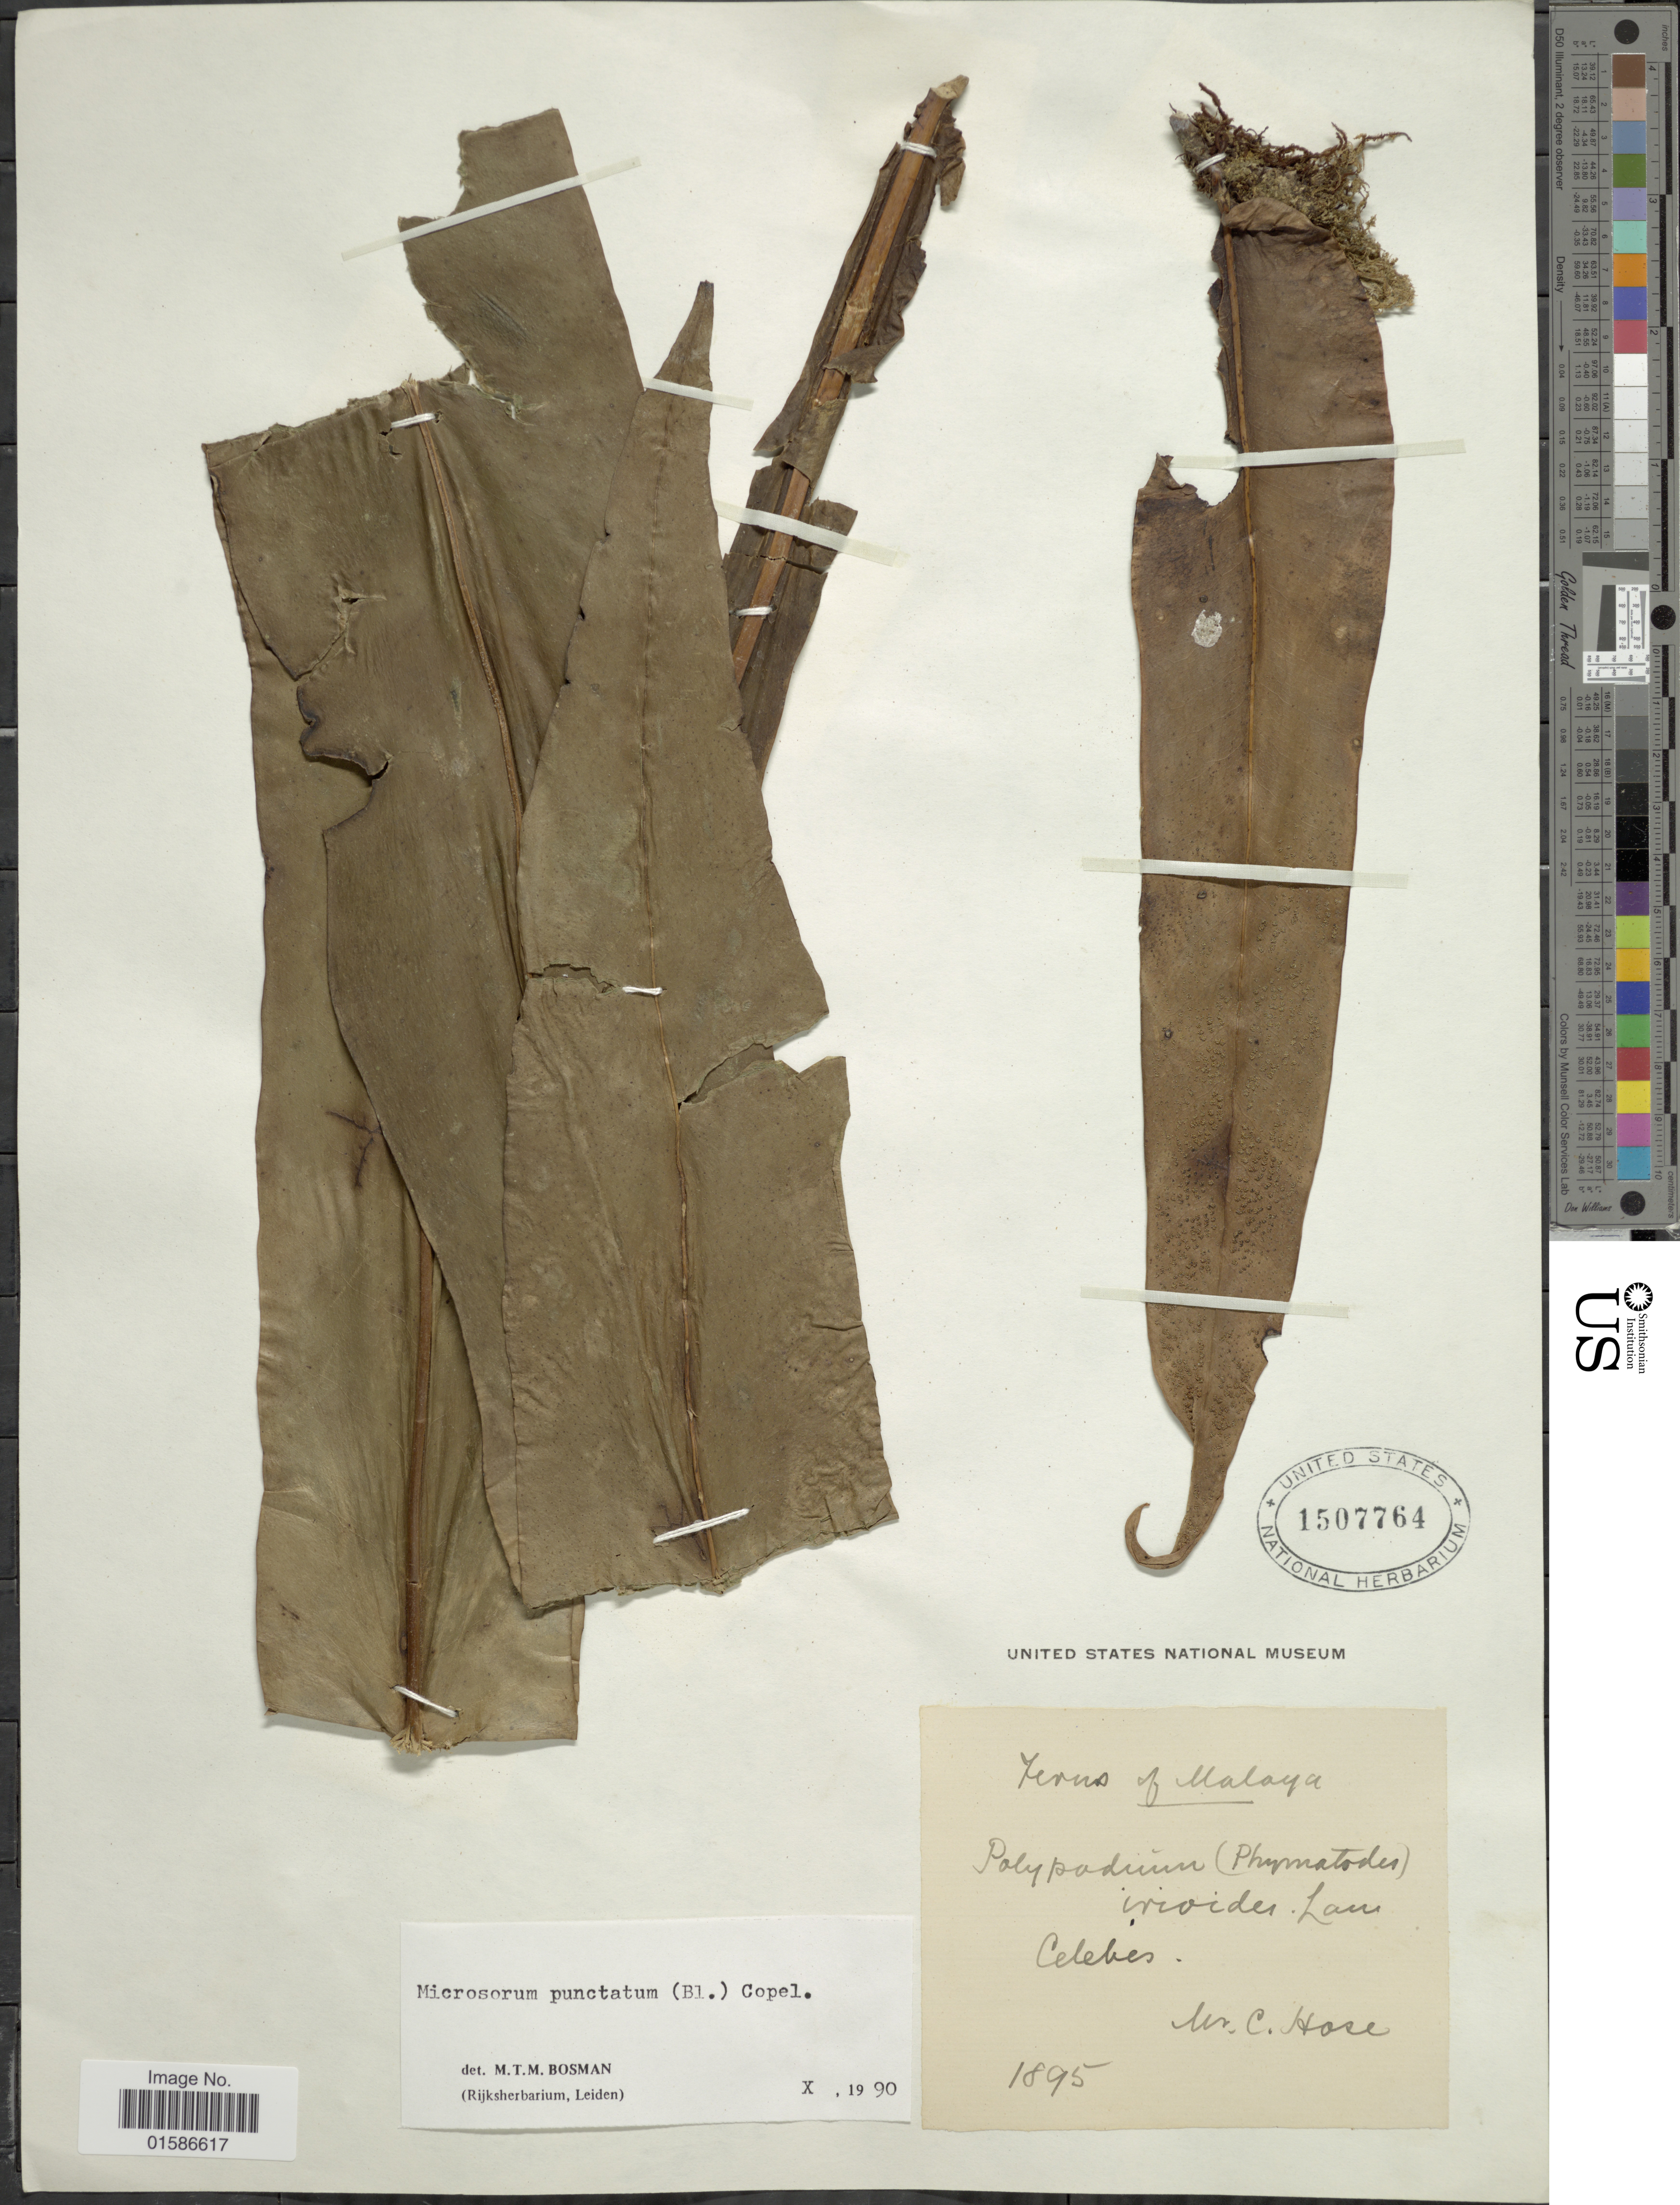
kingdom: Plantae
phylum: Tracheophyta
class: Polypodiopsida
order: Polypodiales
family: Polypodiaceae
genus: Microsorum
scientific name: Microsorum punctatum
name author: (L.) Copel.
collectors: C. Hose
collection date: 1895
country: Indonesia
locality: Malaya, Celebes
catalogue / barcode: US 1507764